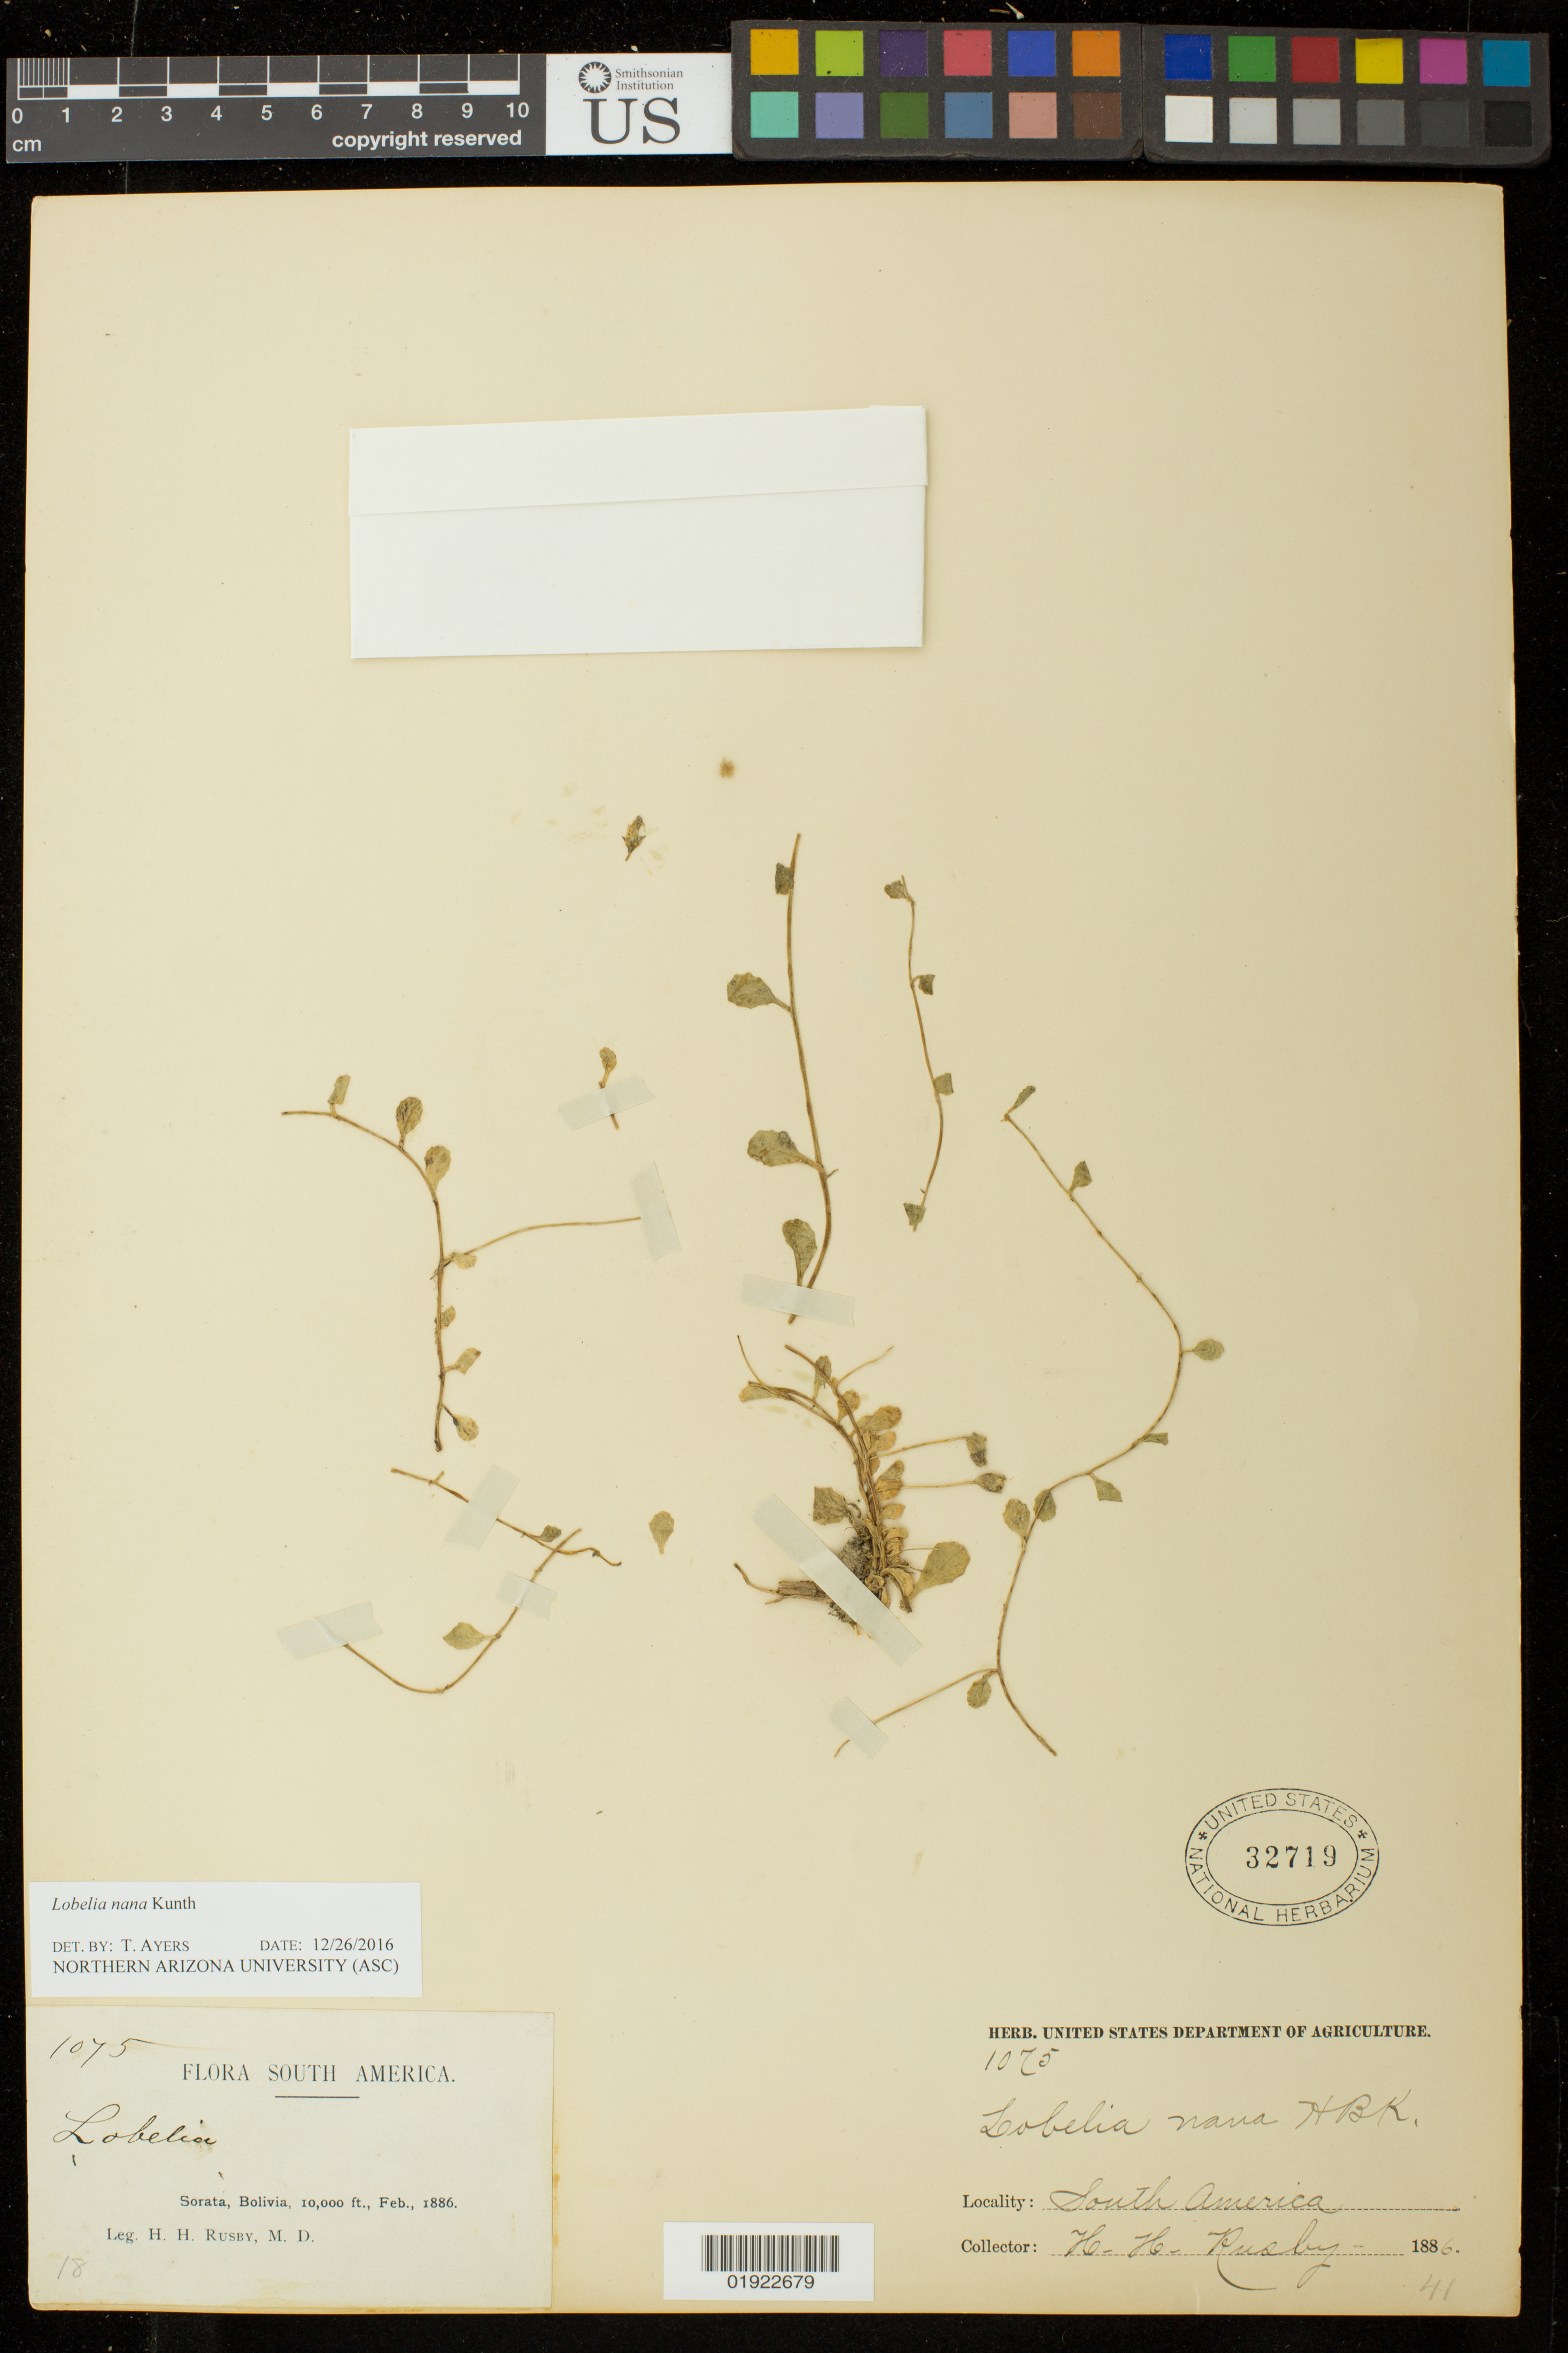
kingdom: Plantae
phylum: Tracheophyta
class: Magnoliopsida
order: Asterales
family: Campanulaceae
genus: Lobelia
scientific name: Lobelia nana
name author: Kunth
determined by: Ayers, Tina J.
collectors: H. H. Rusby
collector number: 1075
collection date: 1886-02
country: Bolivia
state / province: La Páz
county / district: Larecaja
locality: Sorata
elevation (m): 3048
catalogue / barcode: US 32719